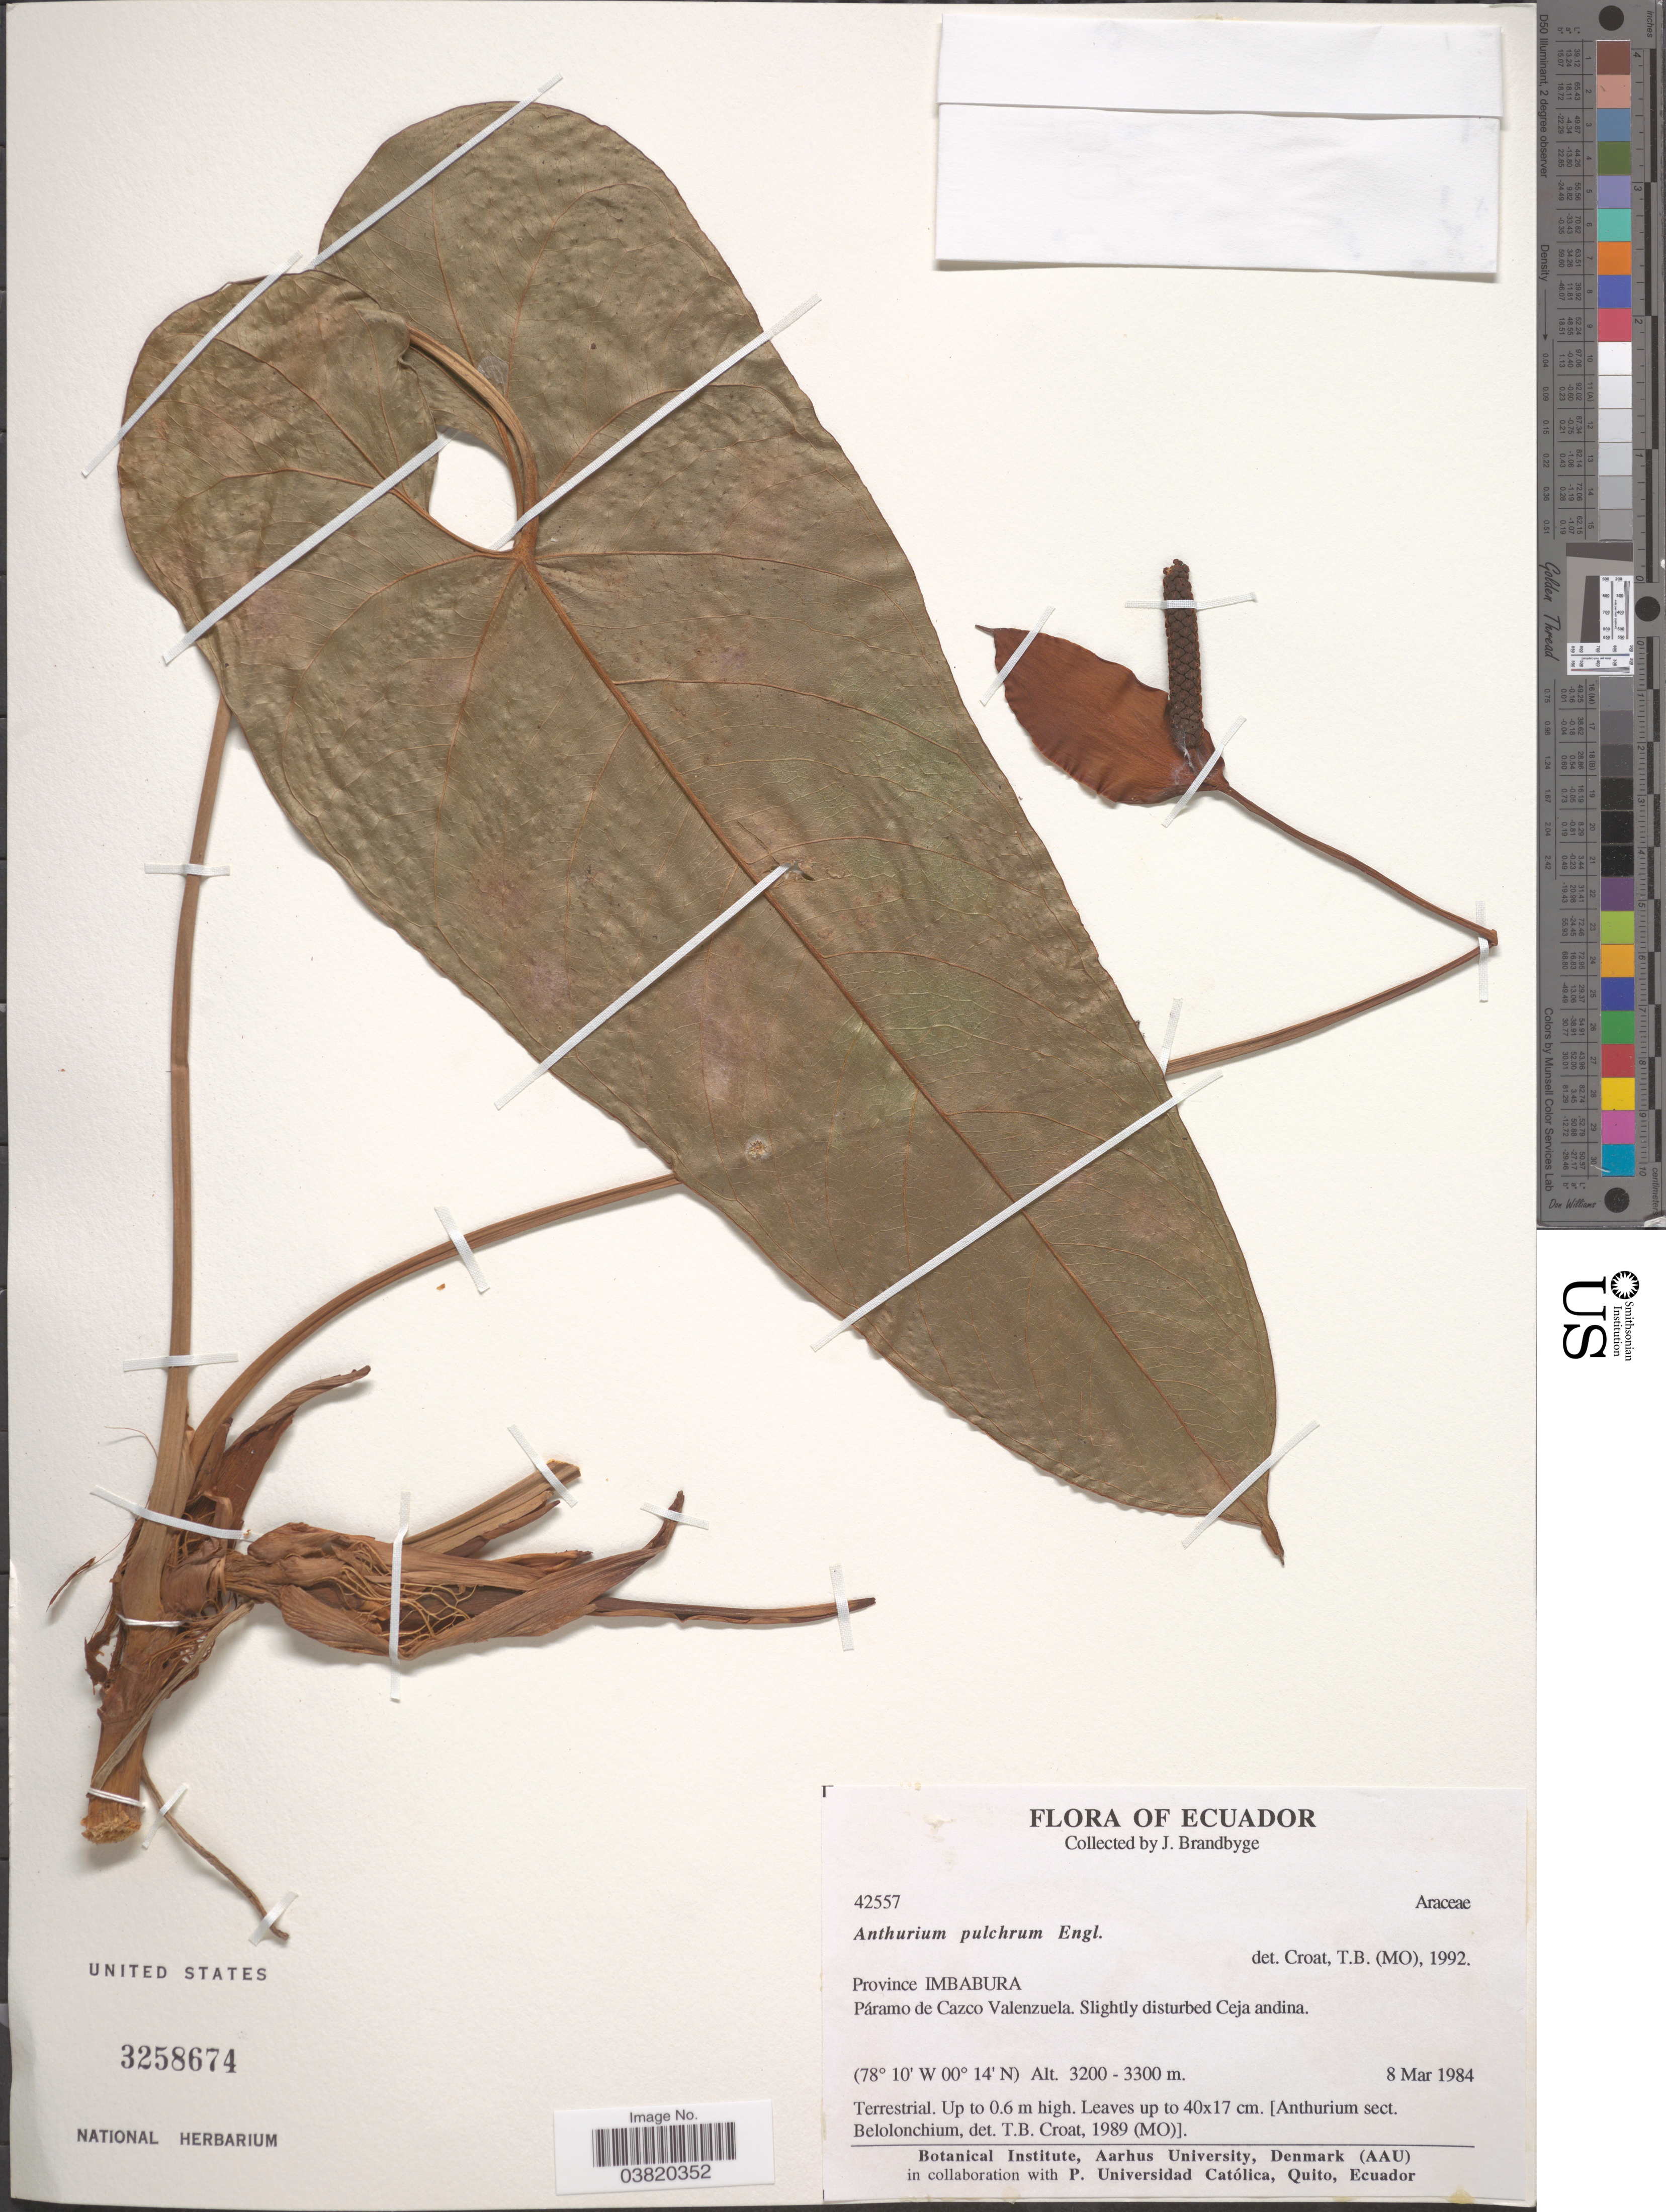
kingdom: Plantae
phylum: Tracheophyta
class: Liliopsida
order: Alismatales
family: Araceae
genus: Anthurium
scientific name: Anthurium pulchrum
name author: N.E. Br.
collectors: J. Brandbyge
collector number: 42557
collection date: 1984-03-08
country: Ecuador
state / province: Imbabura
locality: Páramo de Cazco Valenzuela. Slightly disturbed Ceja andina.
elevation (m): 3200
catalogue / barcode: US 3258674